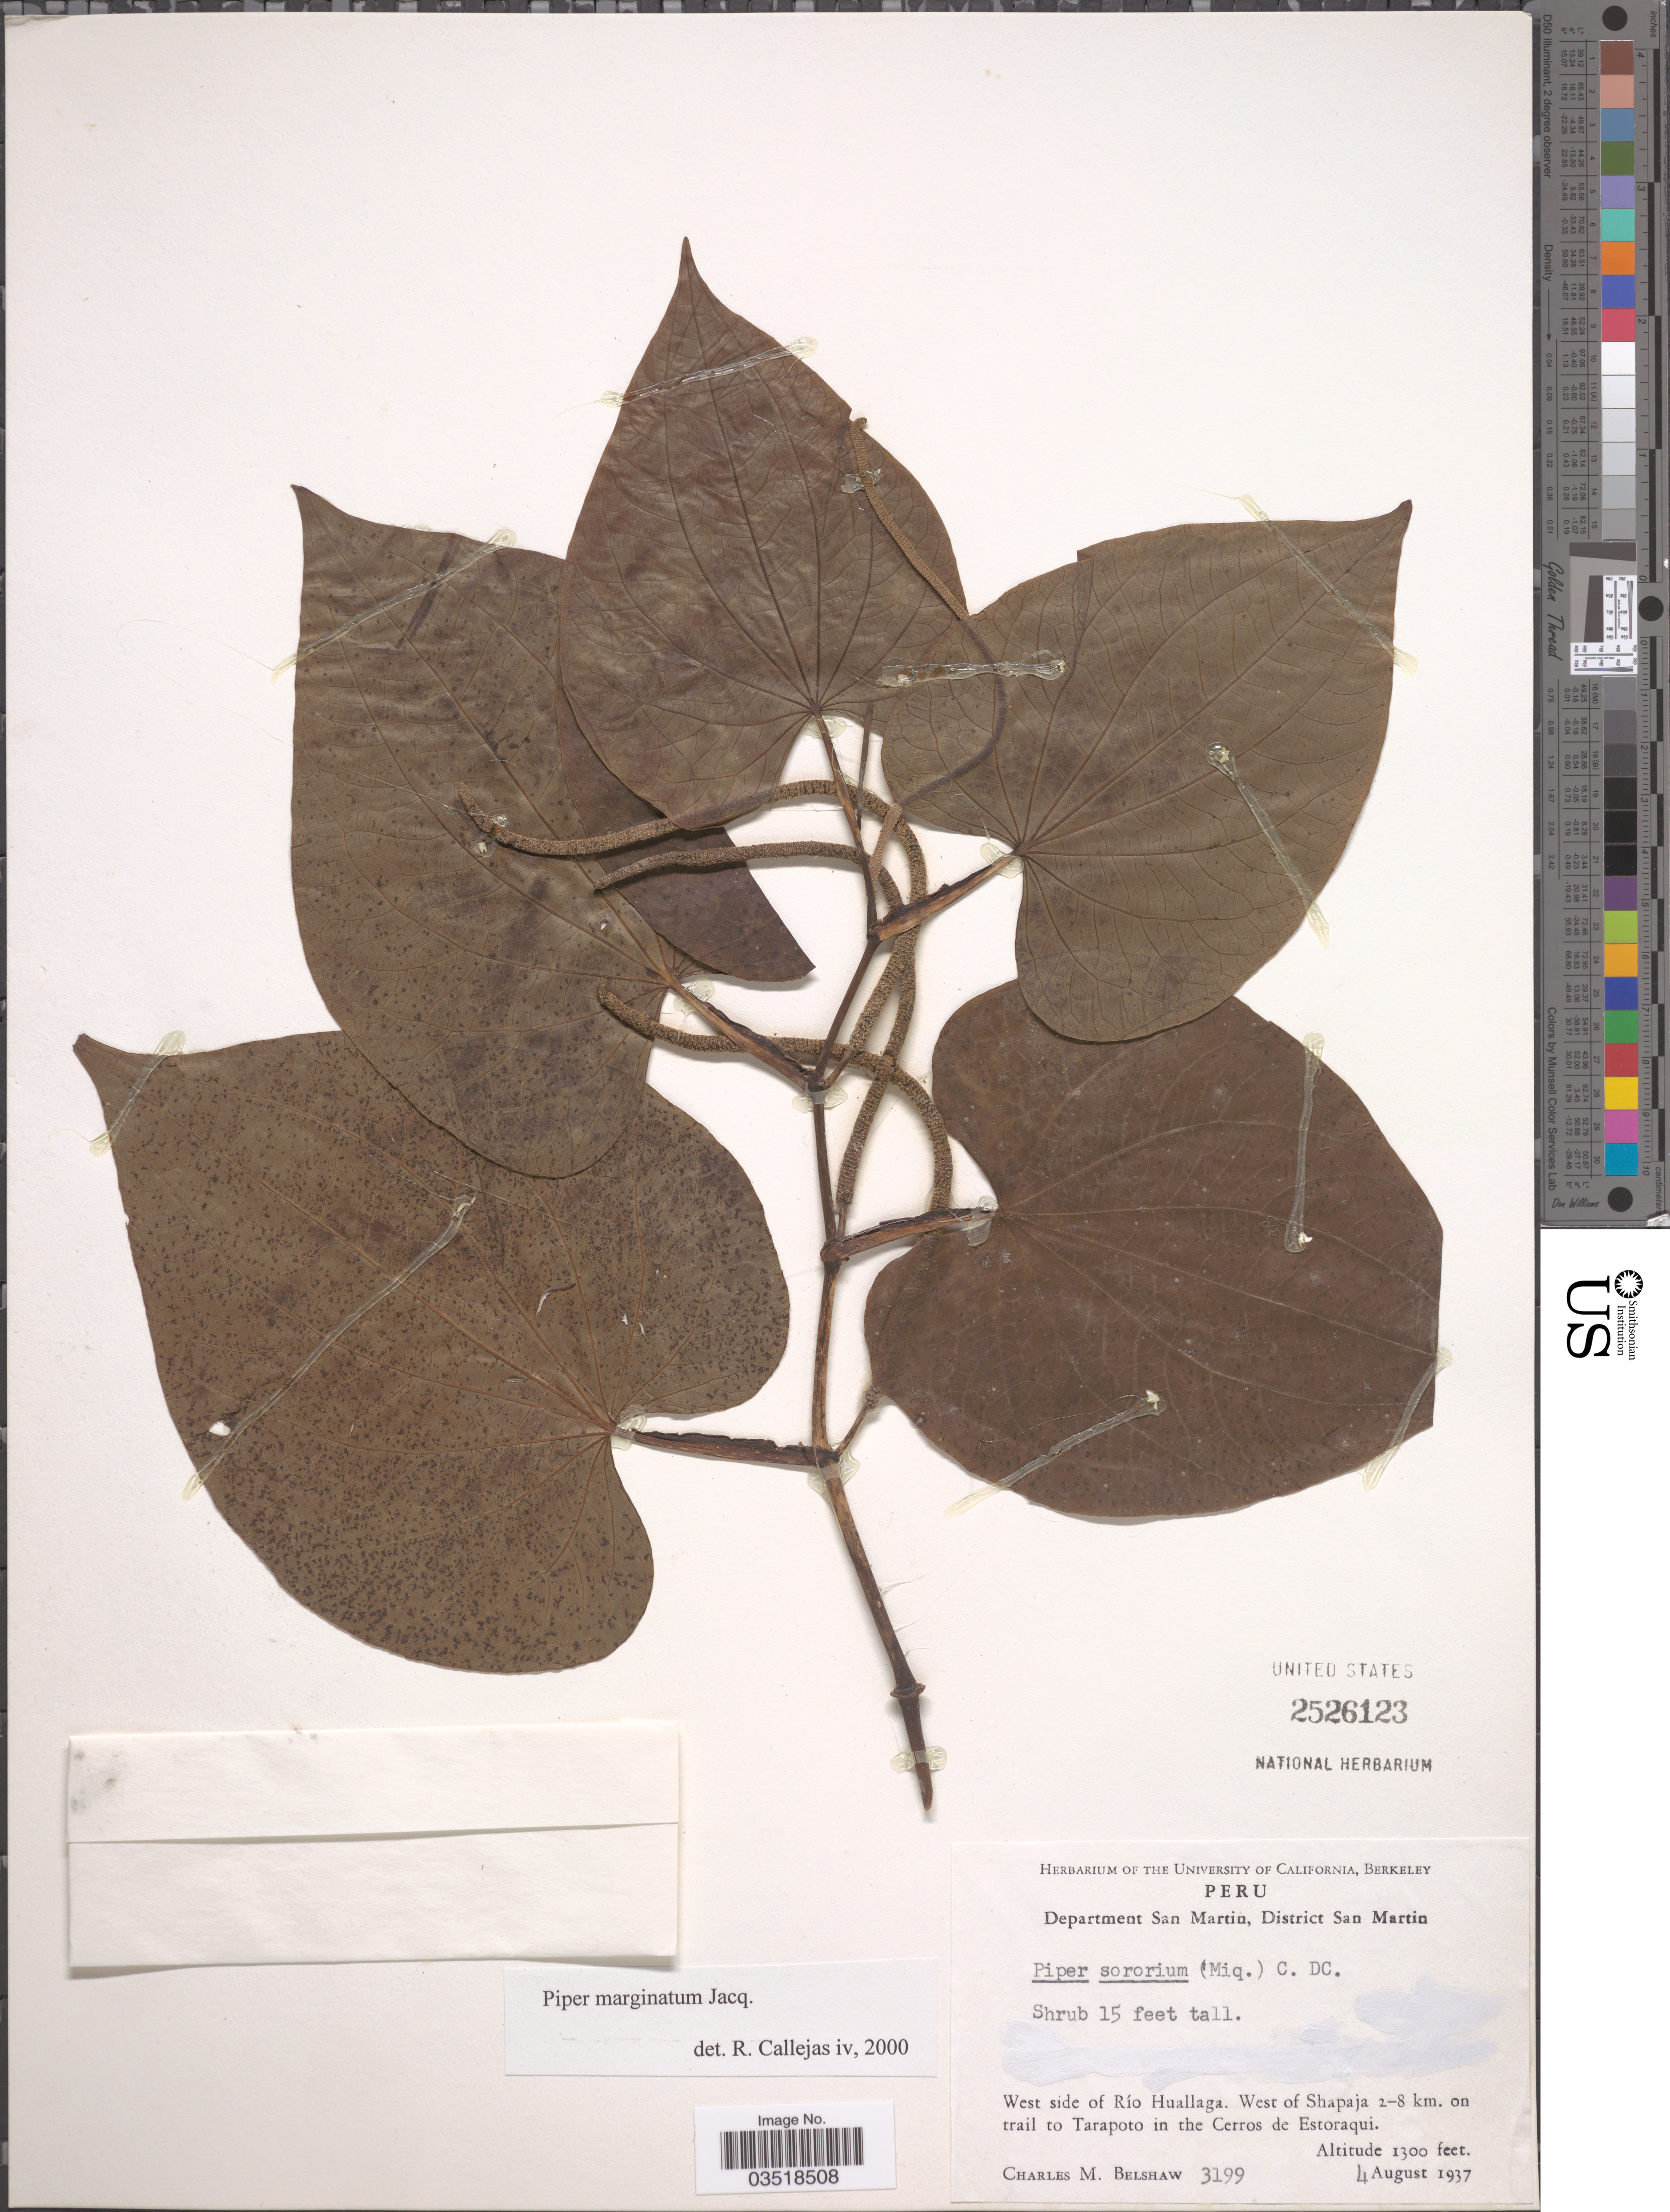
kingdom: Plantae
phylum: Tracheophyta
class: Magnoliopsida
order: Piperales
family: Piperaceae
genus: Piper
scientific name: Piper marginatum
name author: Jacq.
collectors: C. Shaw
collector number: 3199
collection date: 1937-08-04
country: Peru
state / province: San Martín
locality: Department San Martin, District San Martin. West side of Río Huallaga. West of Shapaja 2-8 km. on trail to Tarapoto in the Cerros de Estoraqui.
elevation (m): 396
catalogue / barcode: US 2526123